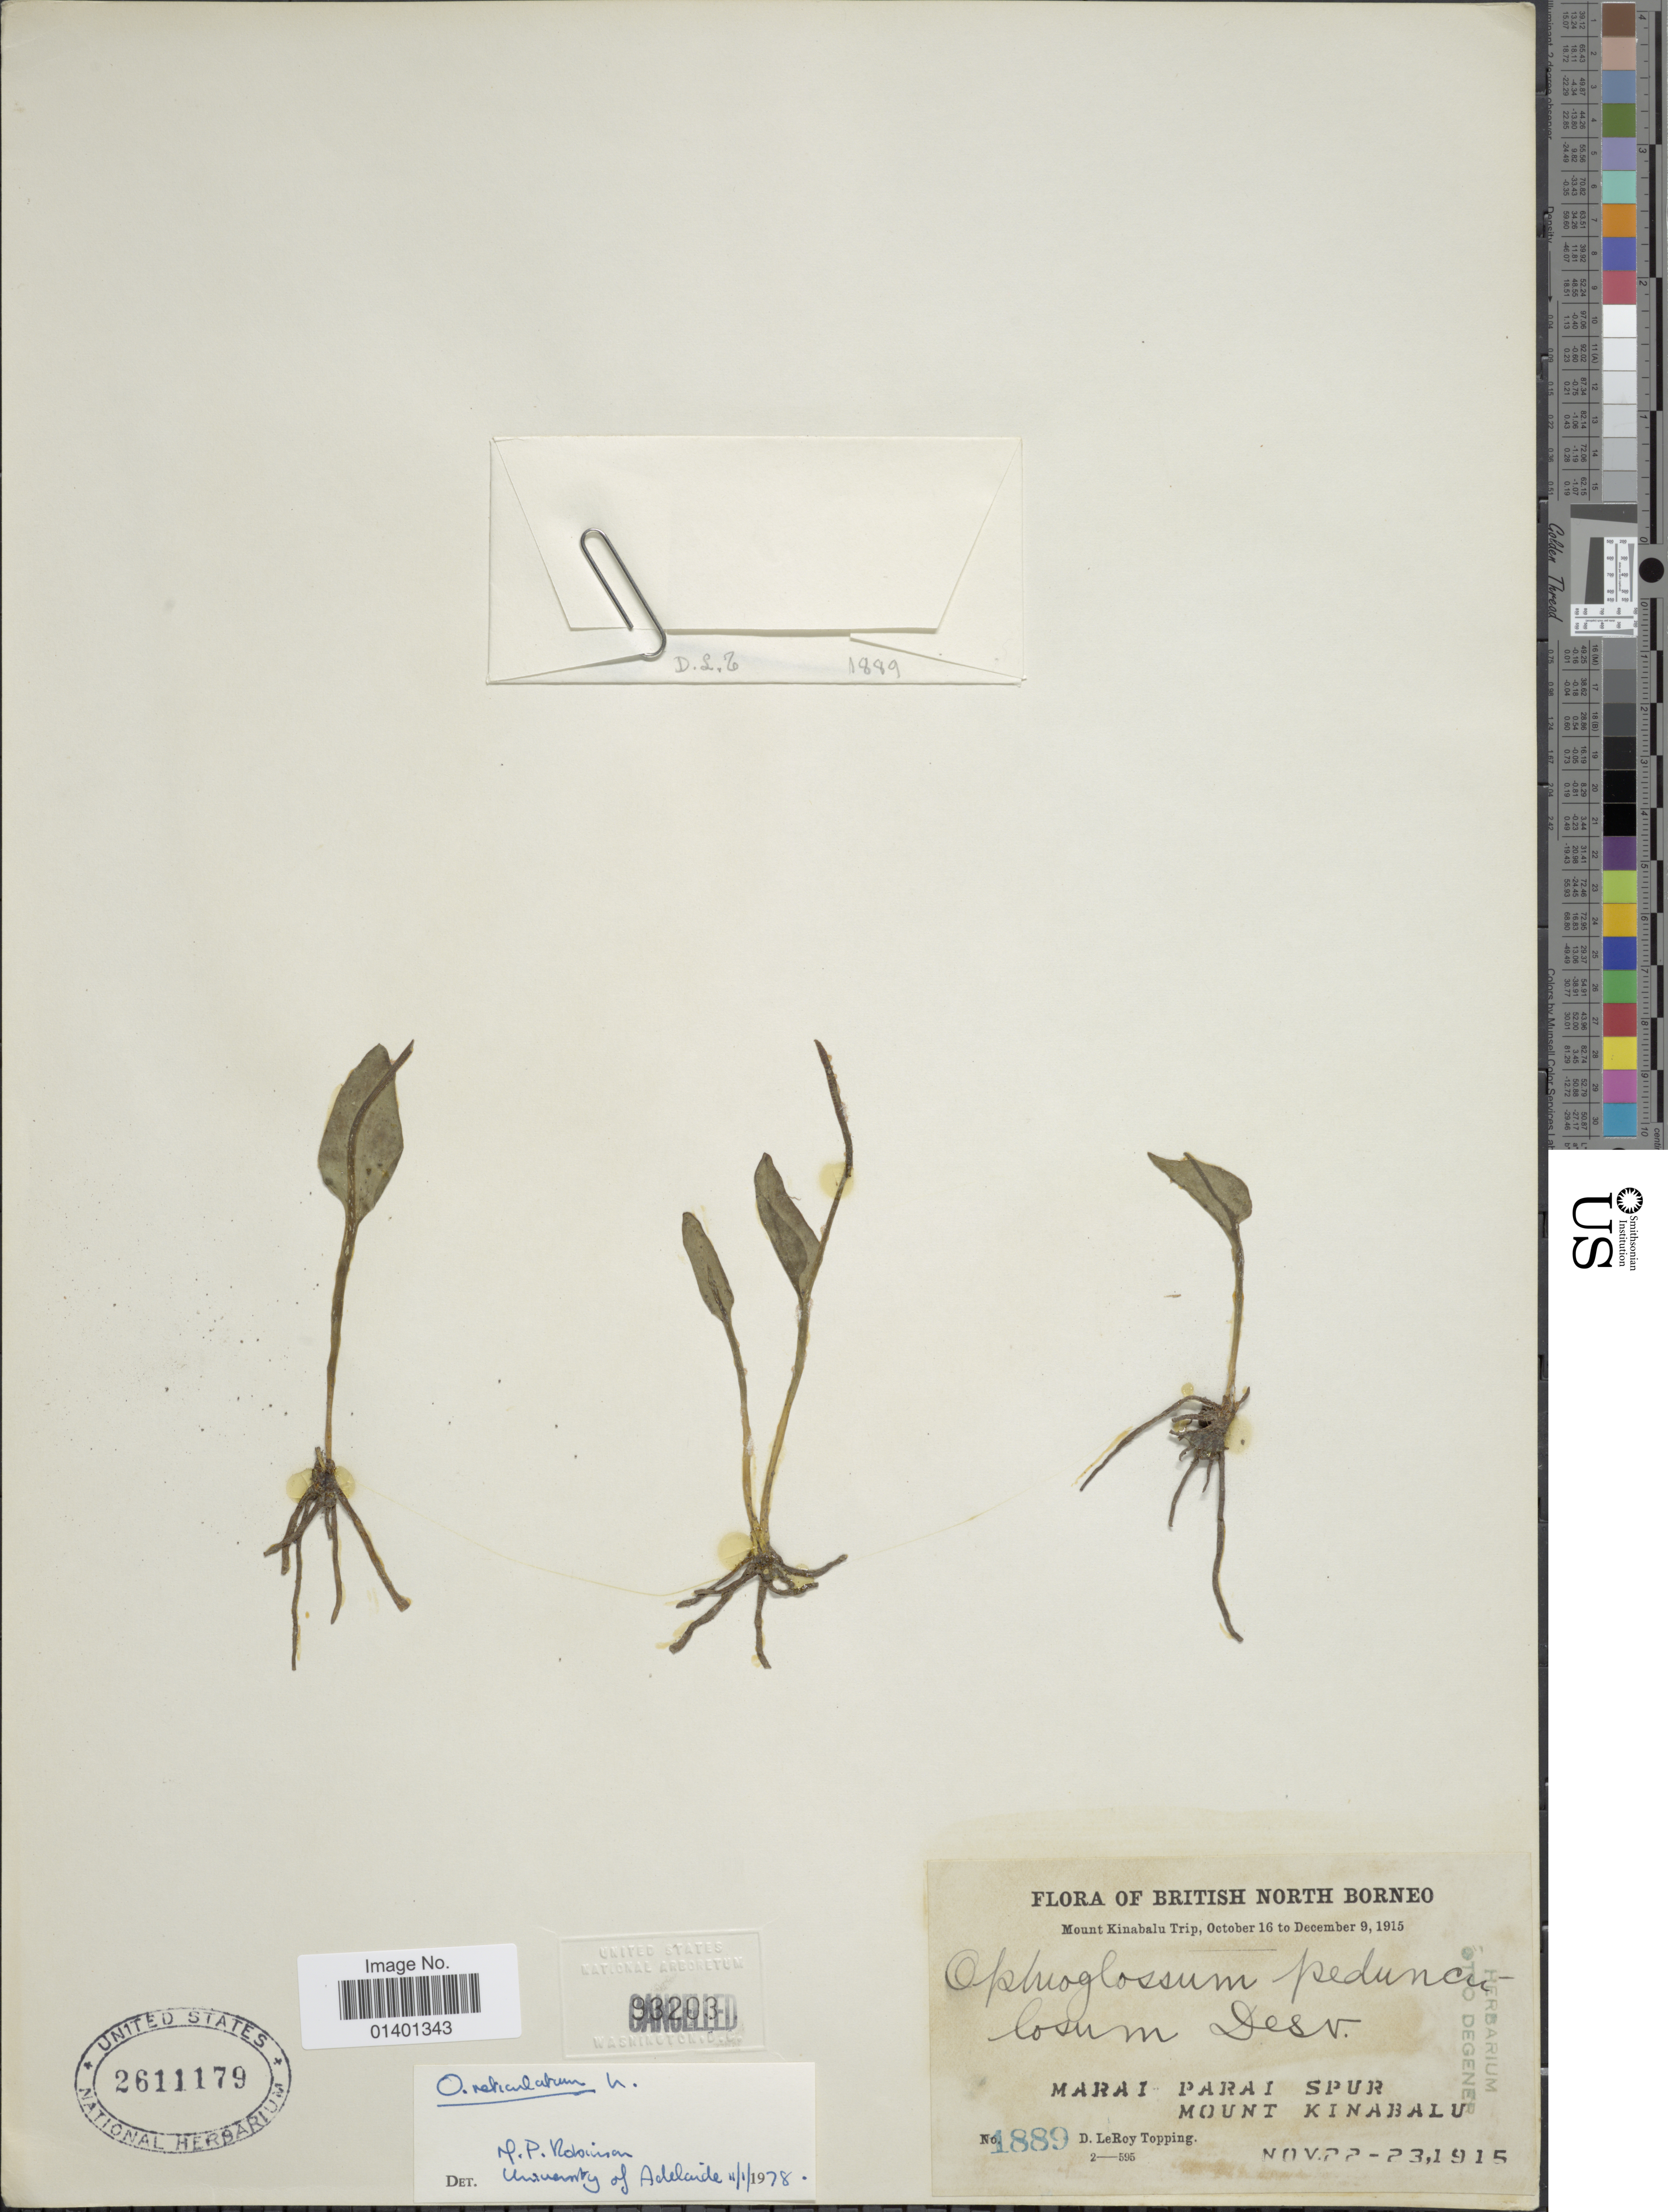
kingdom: Plantae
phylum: Tracheophyta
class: Polypodiopsida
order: Ophioglossales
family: Ophioglossaceae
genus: Ophioglossum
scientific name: Ophioglossum reticulatum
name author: L.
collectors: D. L. Topping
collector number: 1889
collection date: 1915-11-22/1915-11-23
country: Malaysia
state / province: Sabah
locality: British North Borneo, Marai Parai Spur, Mount Kinabalu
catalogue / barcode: US 2611179